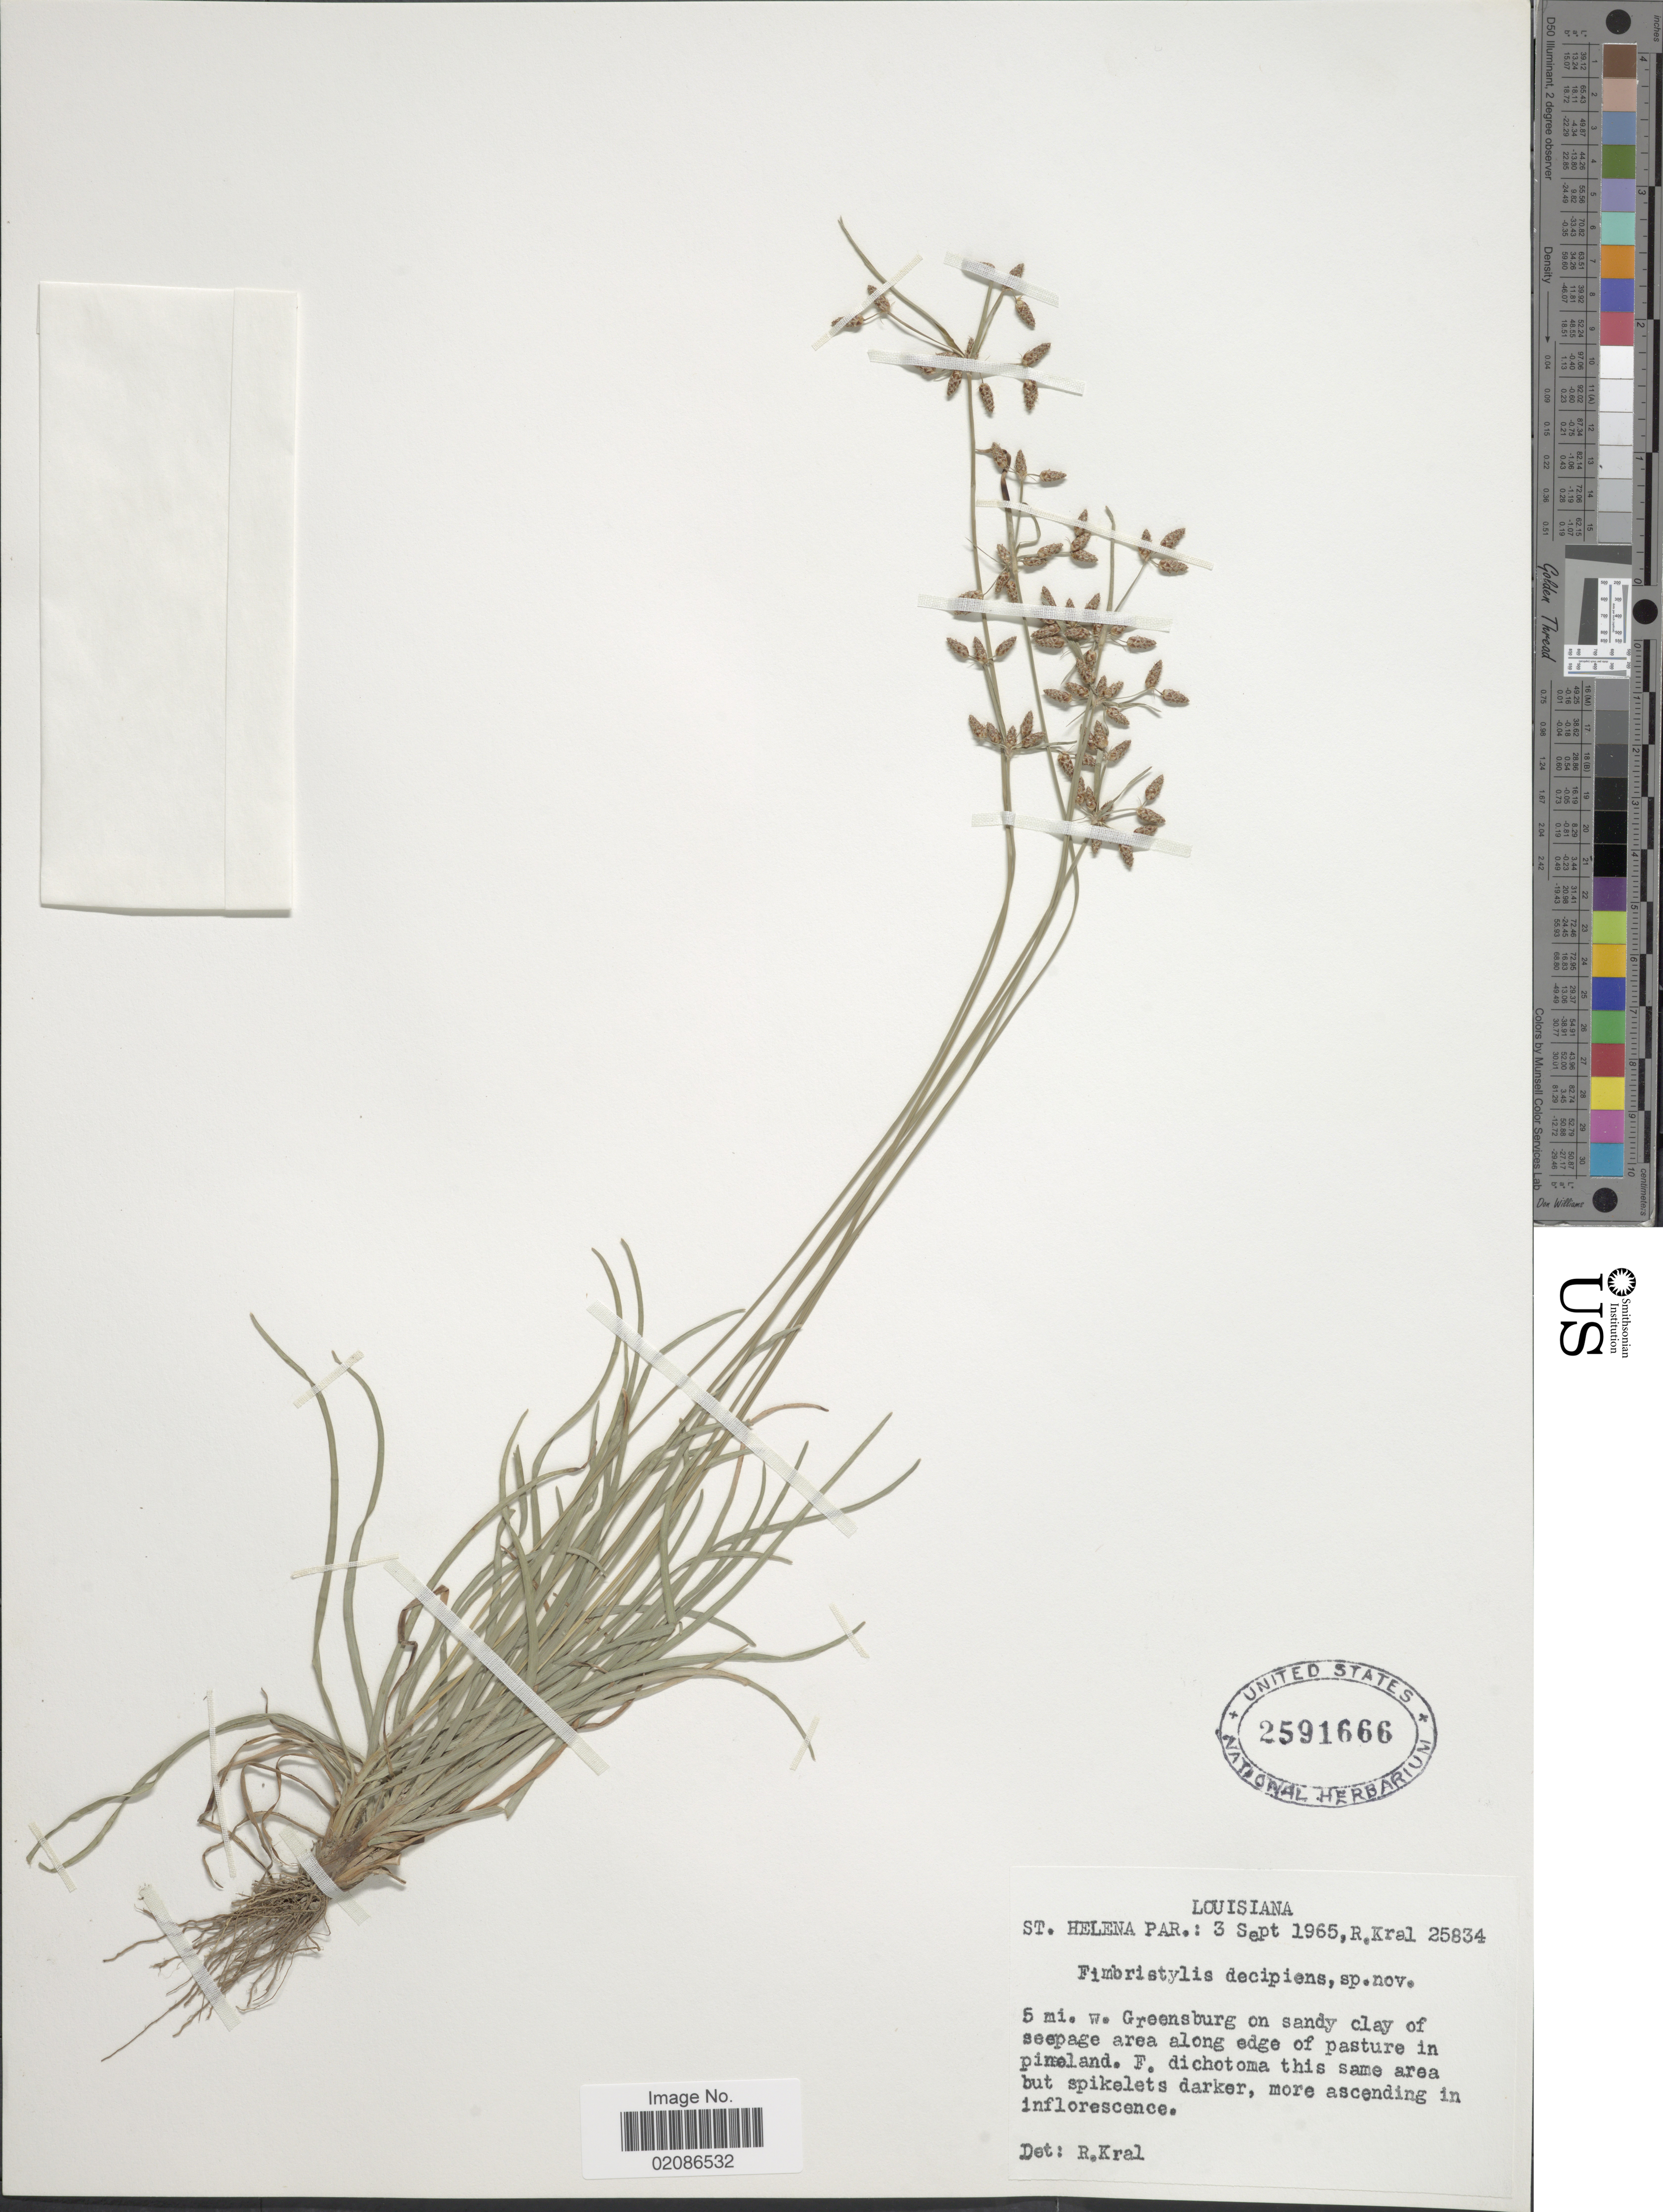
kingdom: Plantae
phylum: Tracheophyta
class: Liliopsida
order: Poales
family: Cyperaceae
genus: Fimbristylis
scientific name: Fimbristylis decipiens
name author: Kral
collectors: R. Kral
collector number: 25834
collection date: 1965-09-03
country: United States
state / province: Louisiana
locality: St Helena Par; 5 mi w Greensburg on sandy clay of seepage area along edge of pasture in pineland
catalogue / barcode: US 2591666